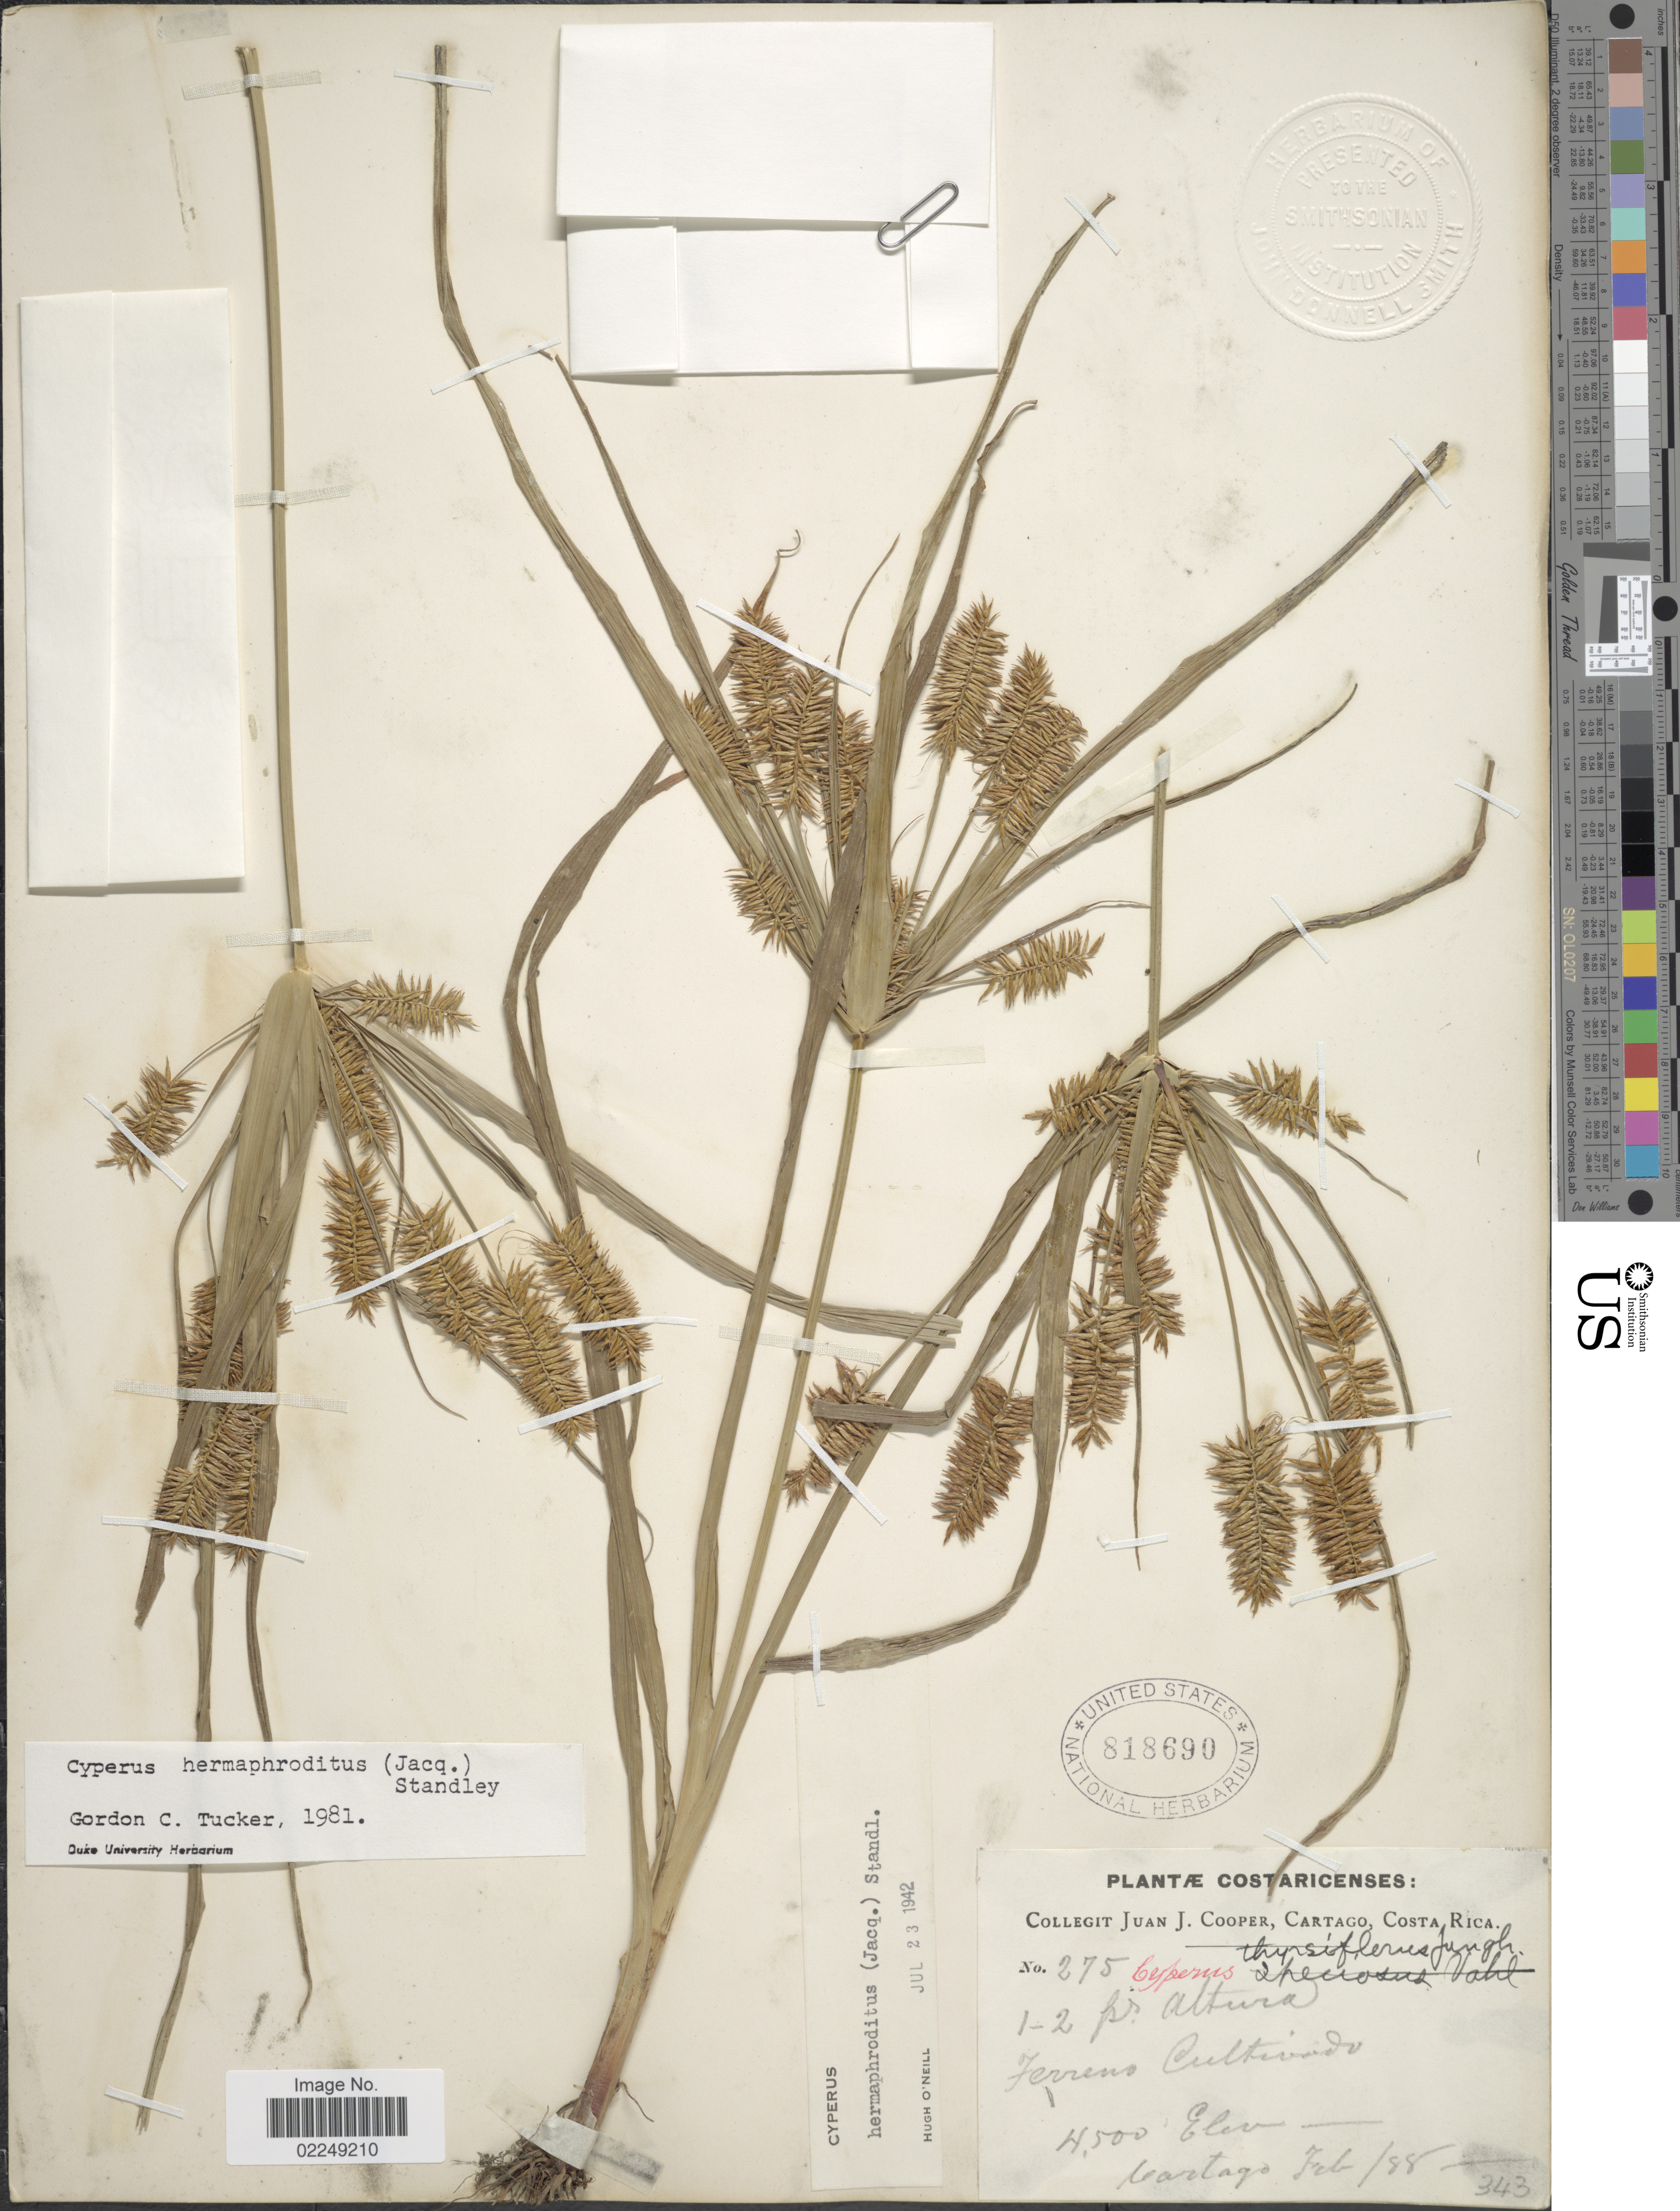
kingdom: Plantae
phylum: Tracheophyta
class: Liliopsida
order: Poales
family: Cyperaceae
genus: Cyperus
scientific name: Cyperus hermaphroditus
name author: (Jacq.) Standl.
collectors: J. J. Cooper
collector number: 275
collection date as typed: Transcribed d/m/y: /7/88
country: Costa Rica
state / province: Cartago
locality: Cartago, Costa Rica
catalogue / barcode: US 818690